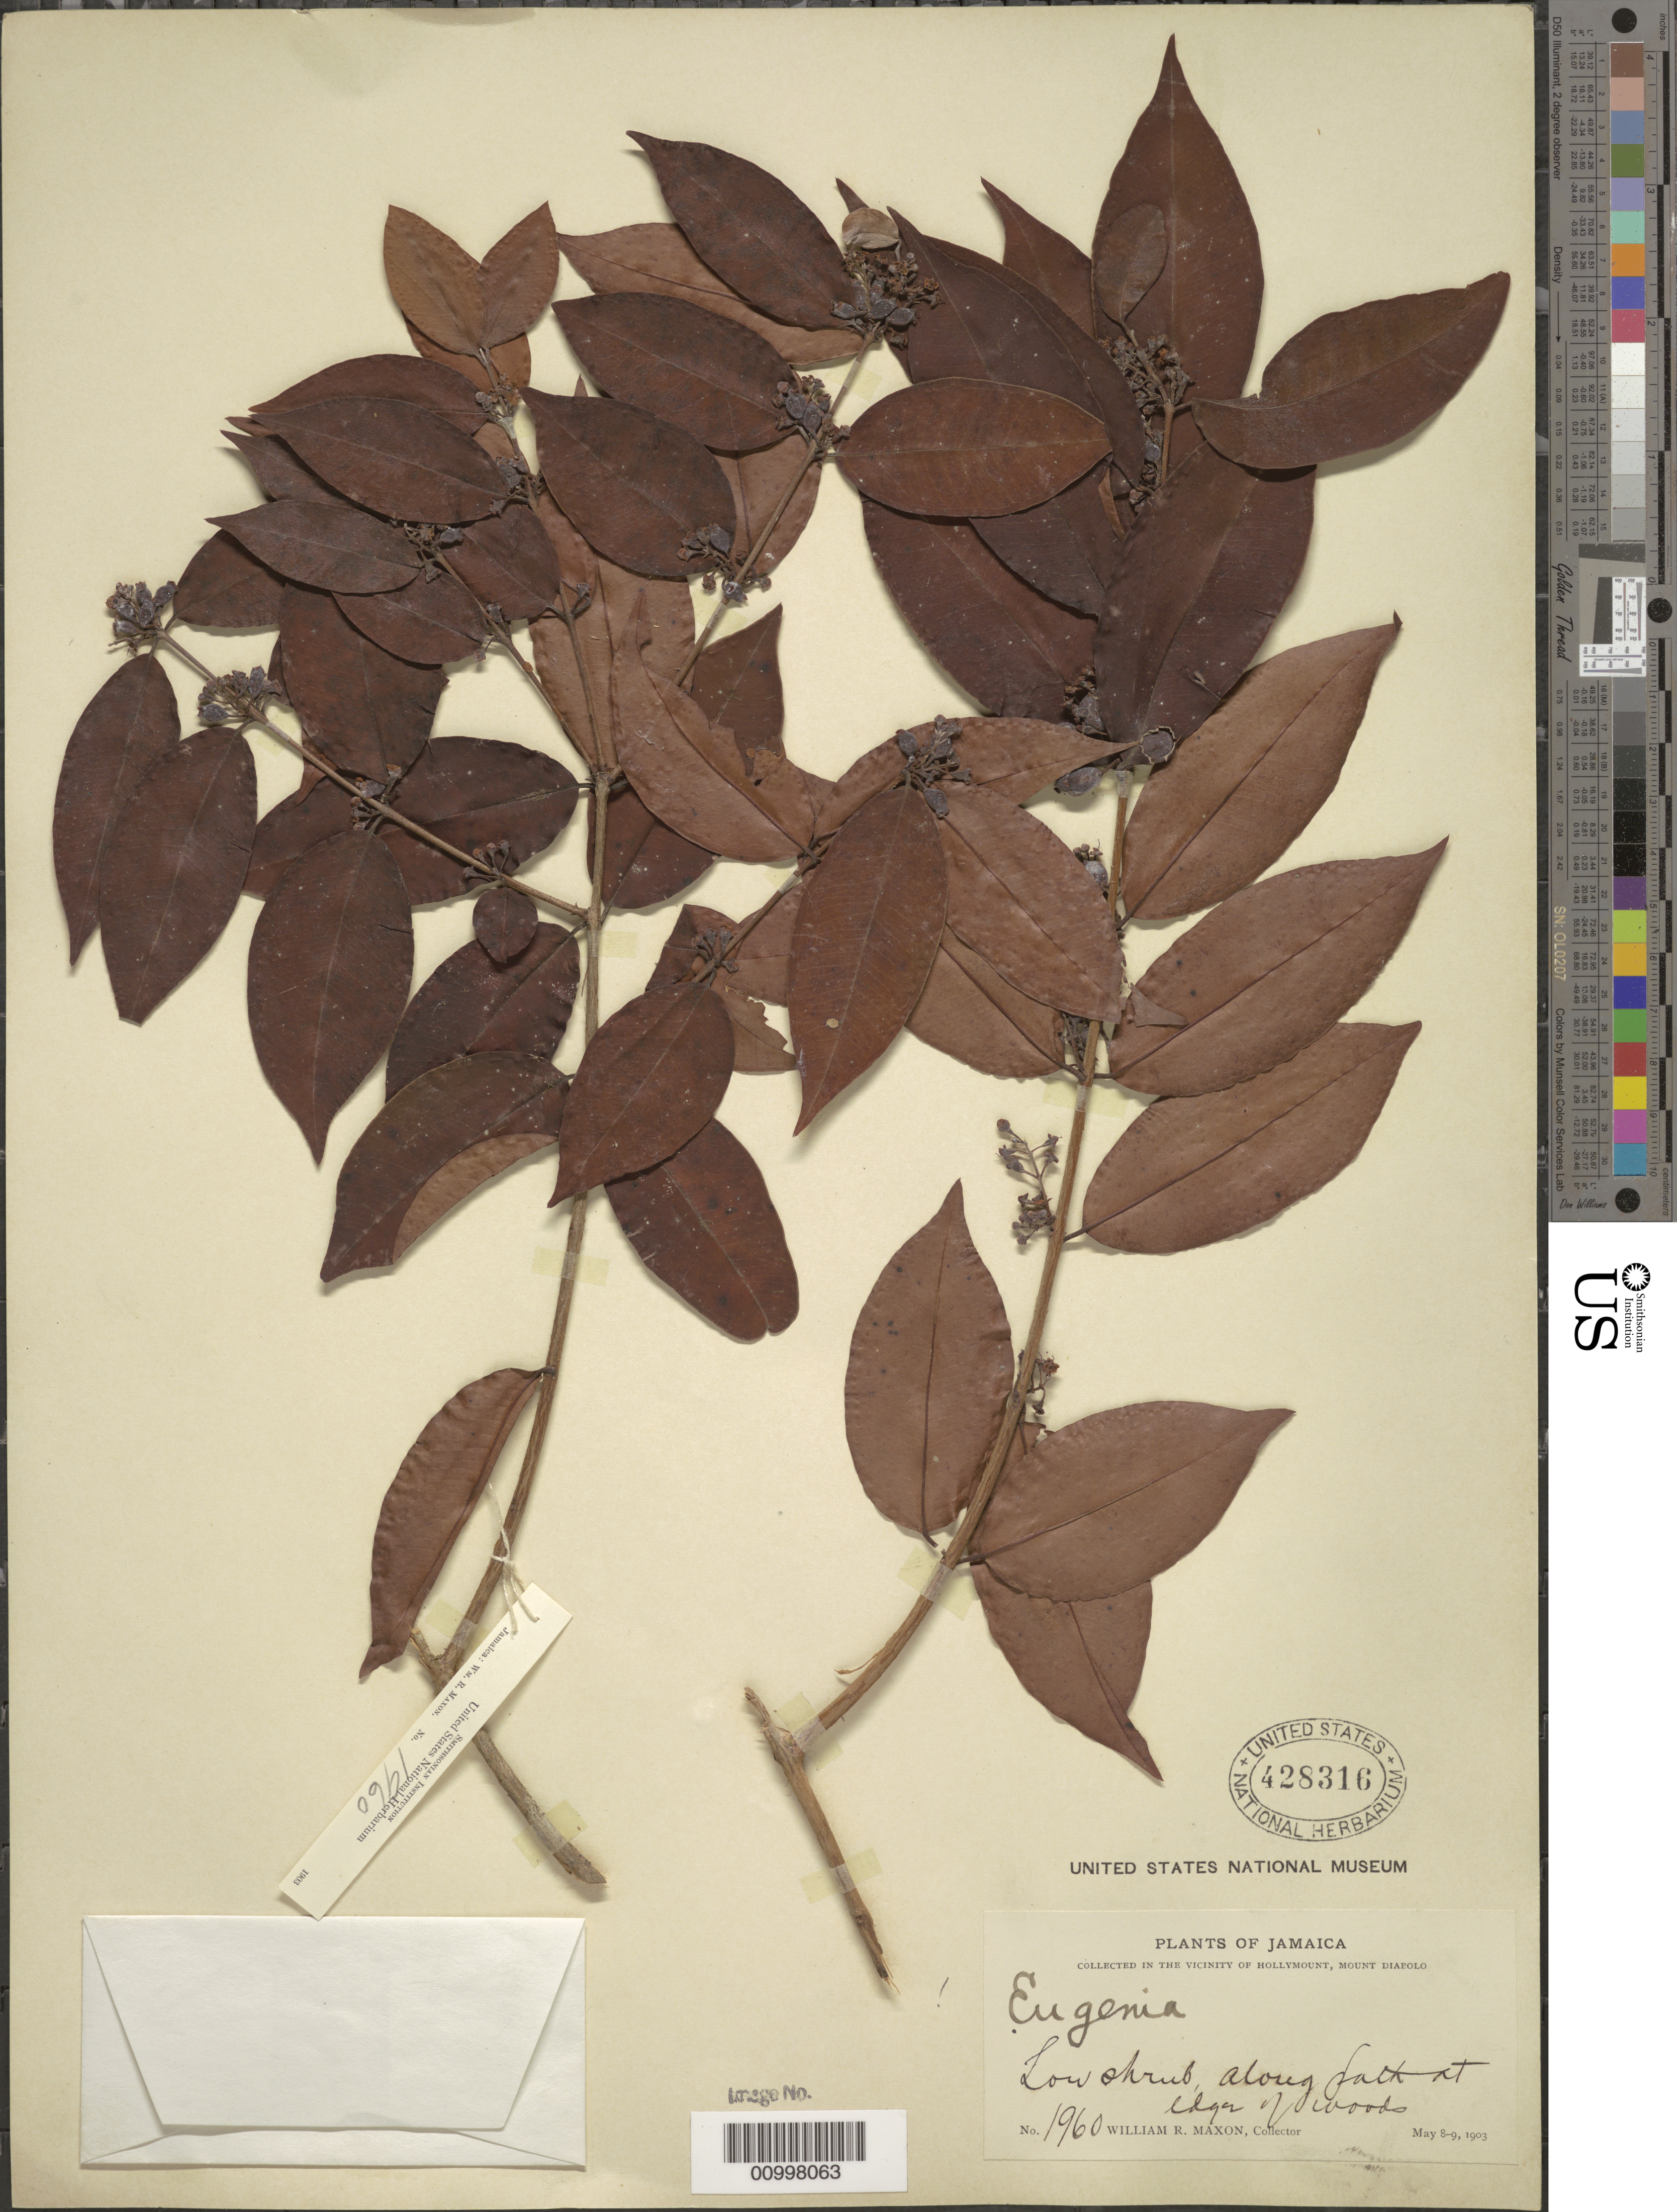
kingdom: Plantae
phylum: Tracheophyta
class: Magnoliopsida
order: Myrtales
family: Myrtaceae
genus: Eugenia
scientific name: Eugenia sp.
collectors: W. R. Maxon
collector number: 1960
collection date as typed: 08 May 1903 to 09 May 1903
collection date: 1903-05-08/1903-05-09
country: Jamaica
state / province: Saint Catherine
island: Jamaica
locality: Vicinity of Holly Mount, Mount Diabolo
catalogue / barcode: US 428316